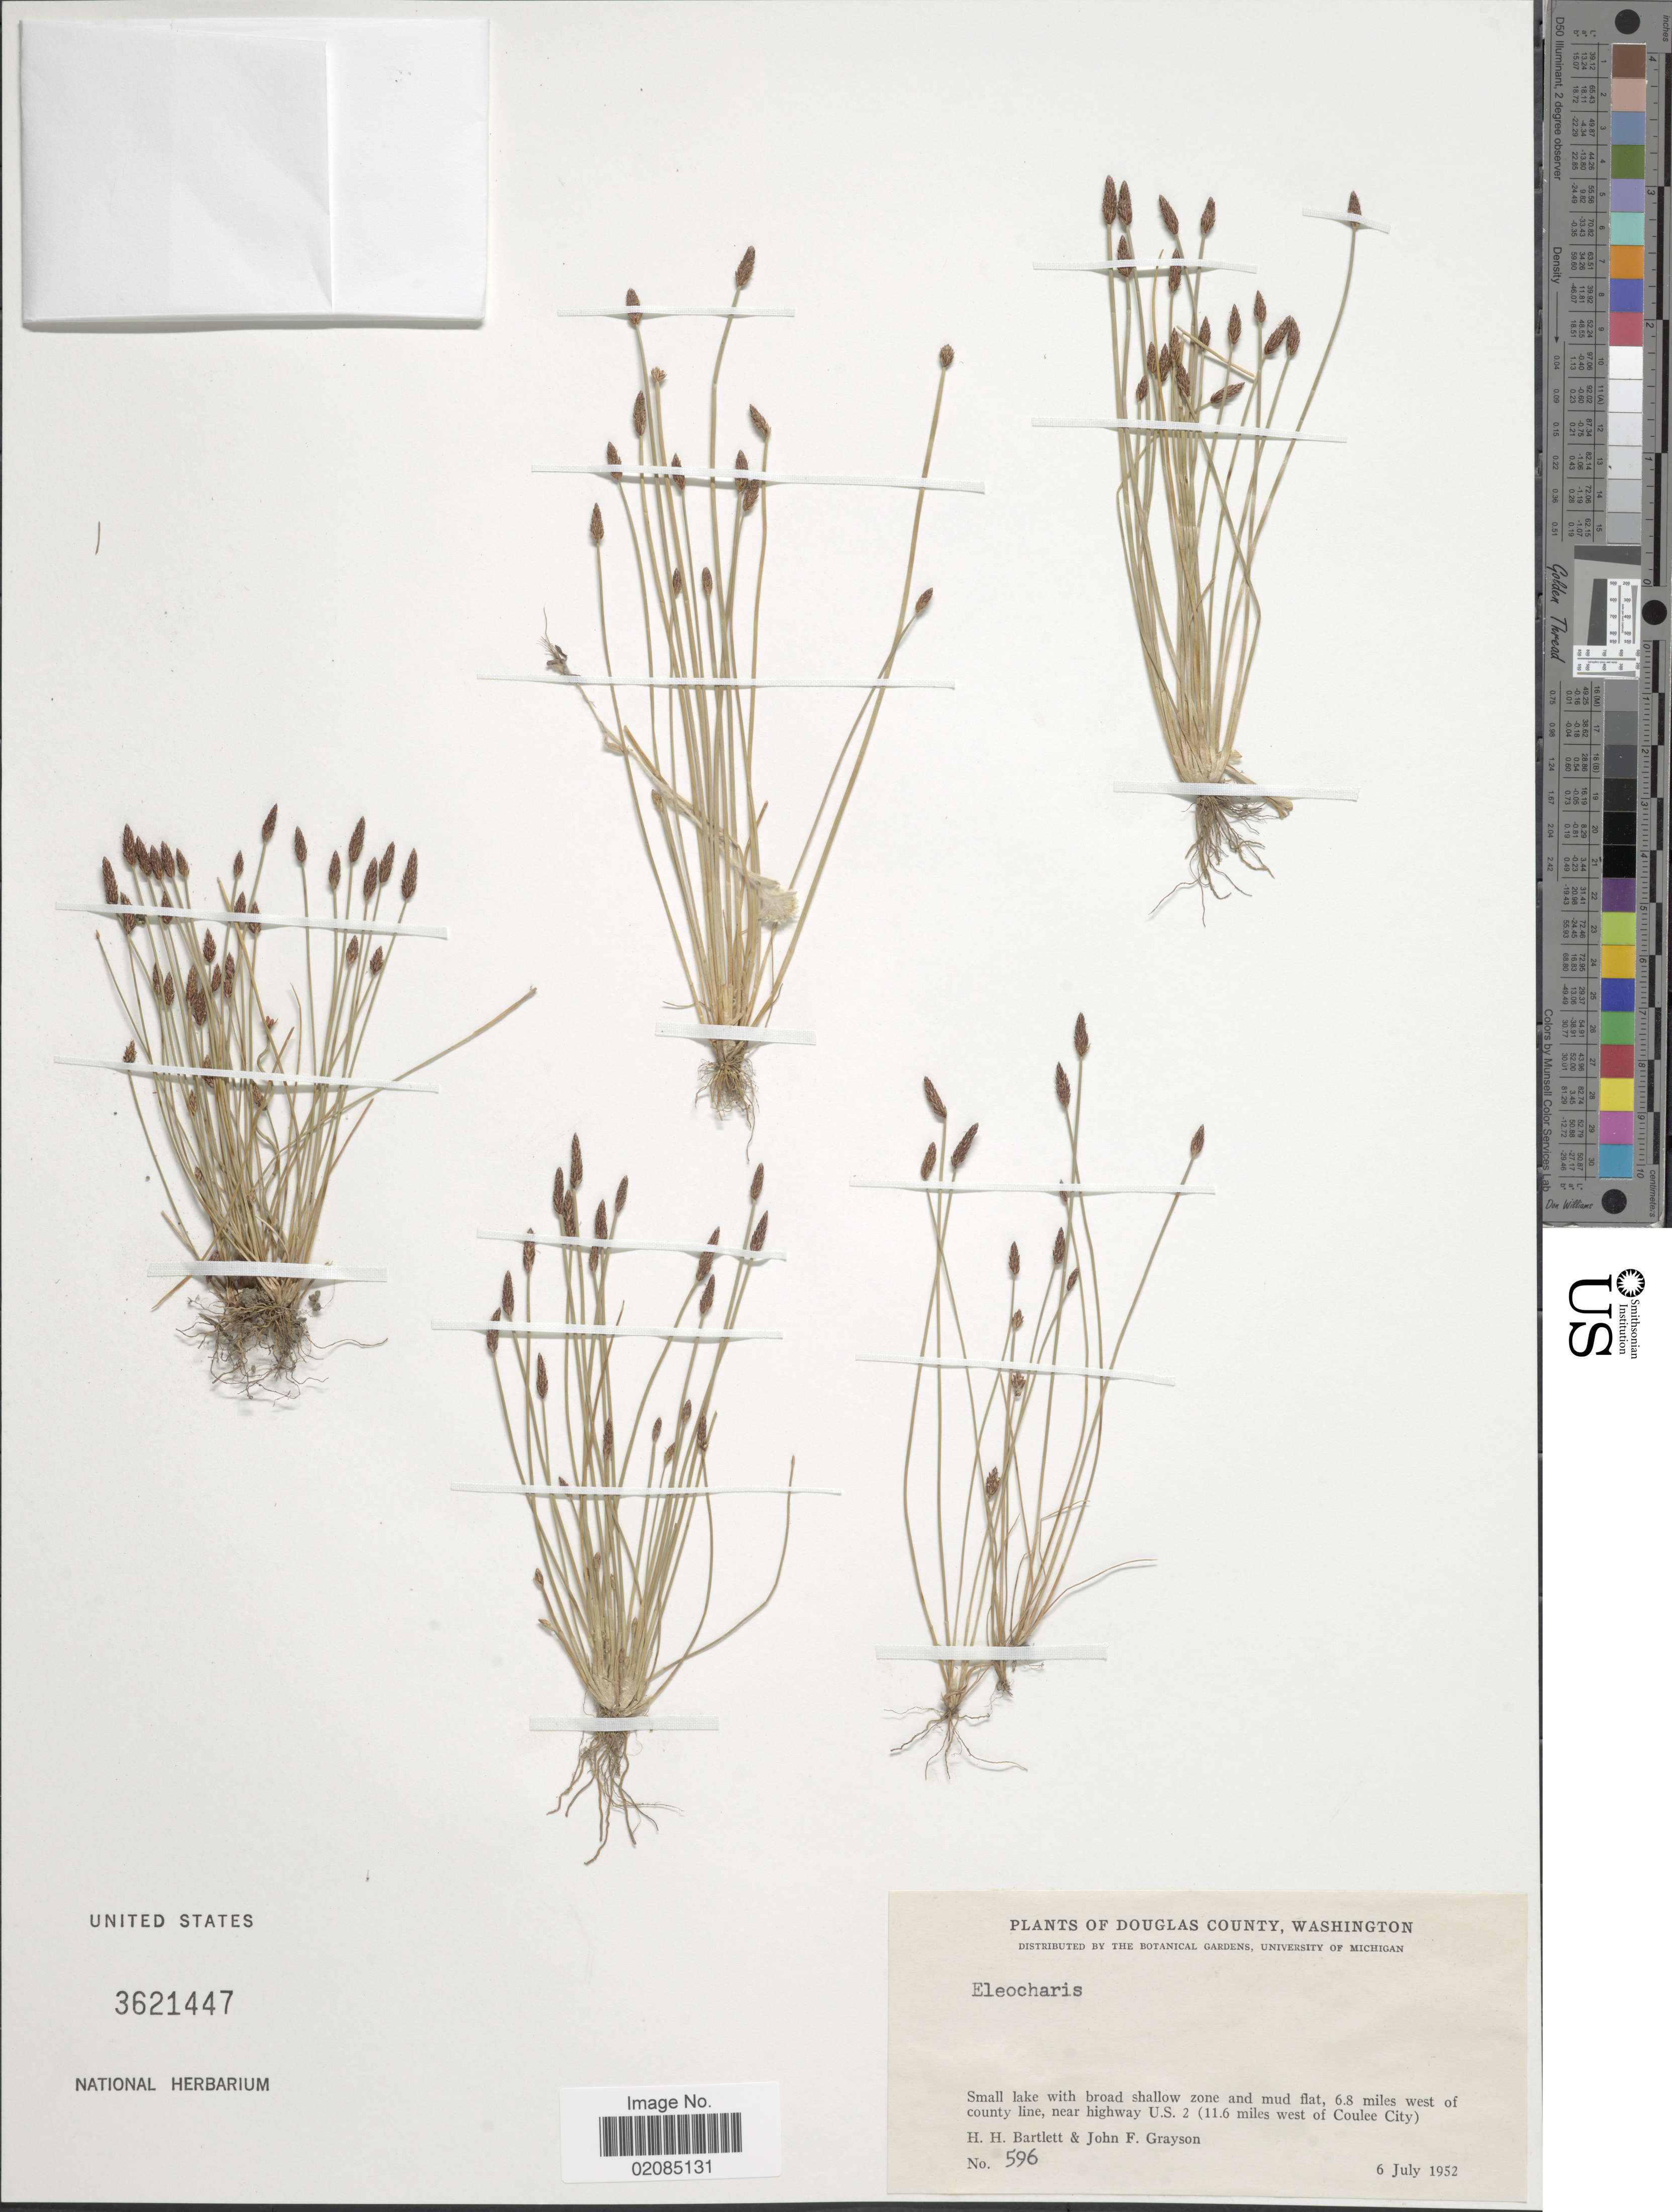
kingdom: Plantae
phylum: Tracheophyta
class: Liliopsida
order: Poales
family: Cyperaceae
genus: Eleocharis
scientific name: Eleocharis engelmannii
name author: Steud.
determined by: Strong, Mark T., (BOT), Smithsonian Institution - National Museum of Natural History (UNITED STATES)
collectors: H. H. Bartlett & J. Grayson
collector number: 596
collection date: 1952-07-06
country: United States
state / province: Washington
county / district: Douglas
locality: Douglas County, small lake with broad shallow zone and mud flat, 6.8 miles west of county line, near highway U.S. 2 (11.6 miles west of Coulee City).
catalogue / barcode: US 3621447